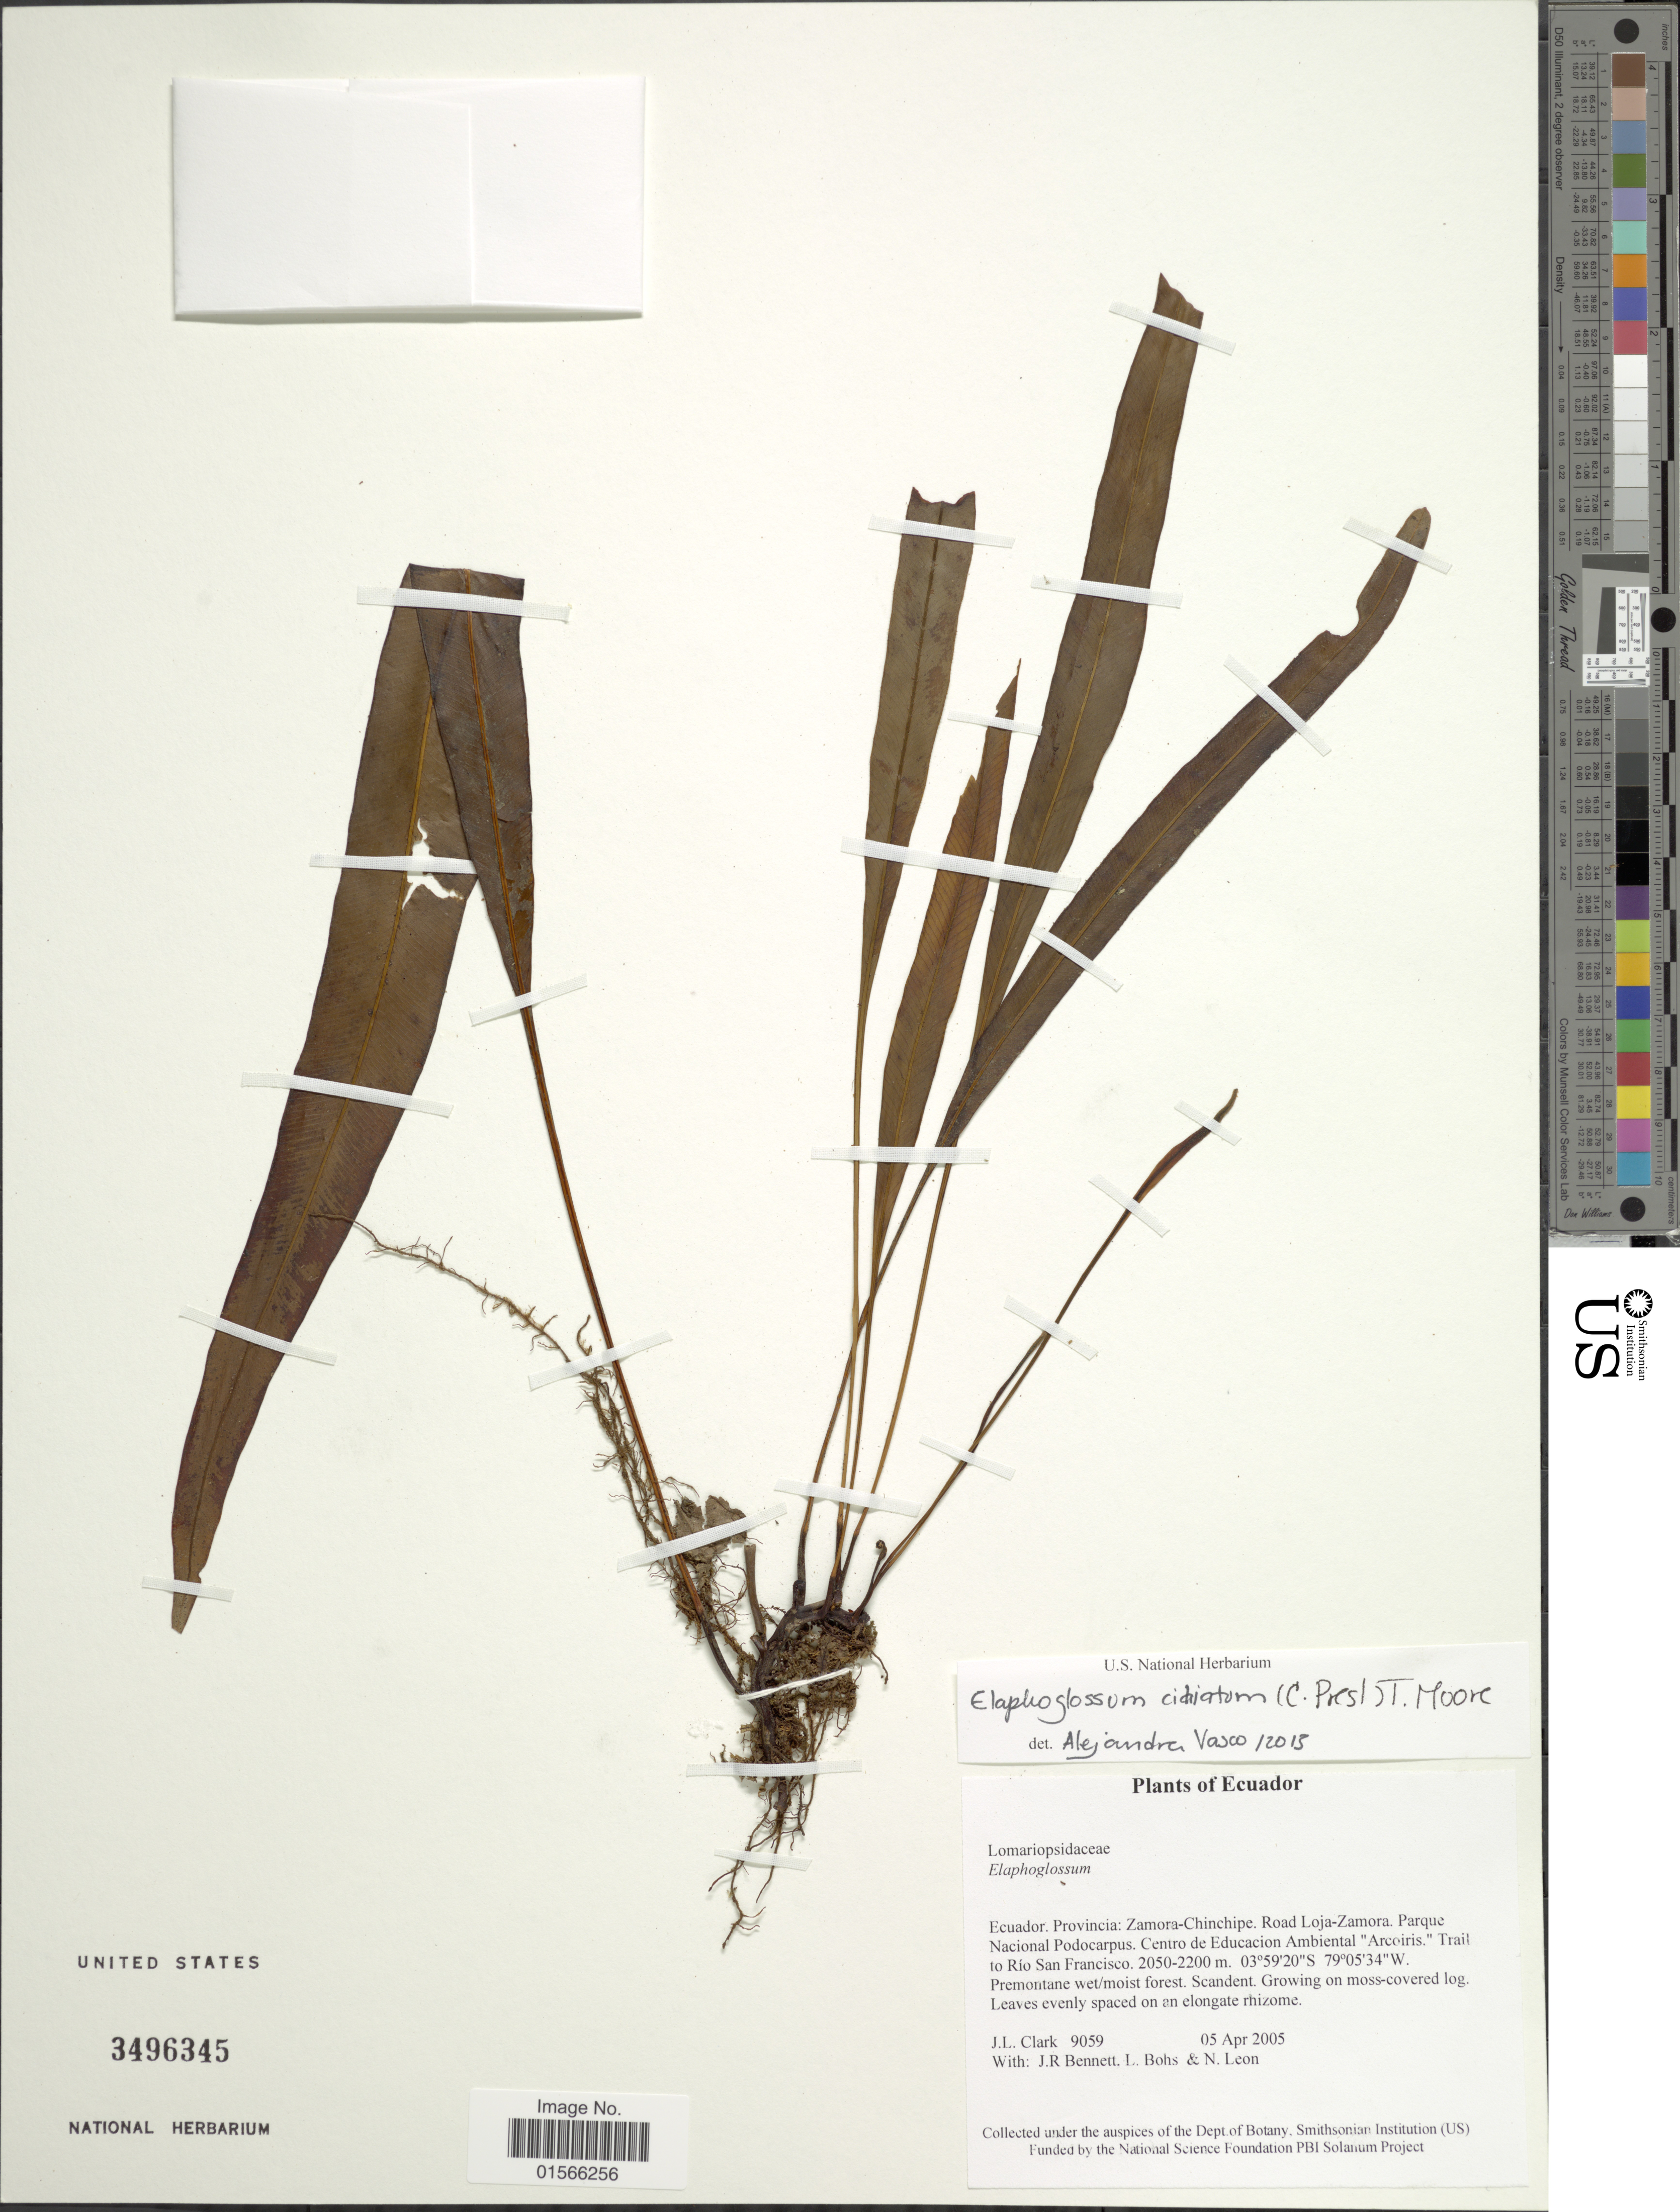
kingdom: Plantae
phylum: Tracheophyta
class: Polypodiopsida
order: Polypodiales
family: Dryopteridaceae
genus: Elaphoglossum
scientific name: Elaphoglossum ciliatum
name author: (C. Presl) T. Moore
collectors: J. L. Clark, J. R. Bennett, L. A. Bohs & N. Leon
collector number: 9059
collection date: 2005-04-05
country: Ecuador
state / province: Zamora-Chinchipe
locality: Road Loja-Zamora, Parque Nacional Podocarpus. Centro de Educacion Ambiental 'Arcoiris' Trail to Río San Francisco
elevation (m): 2050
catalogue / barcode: US 3496345